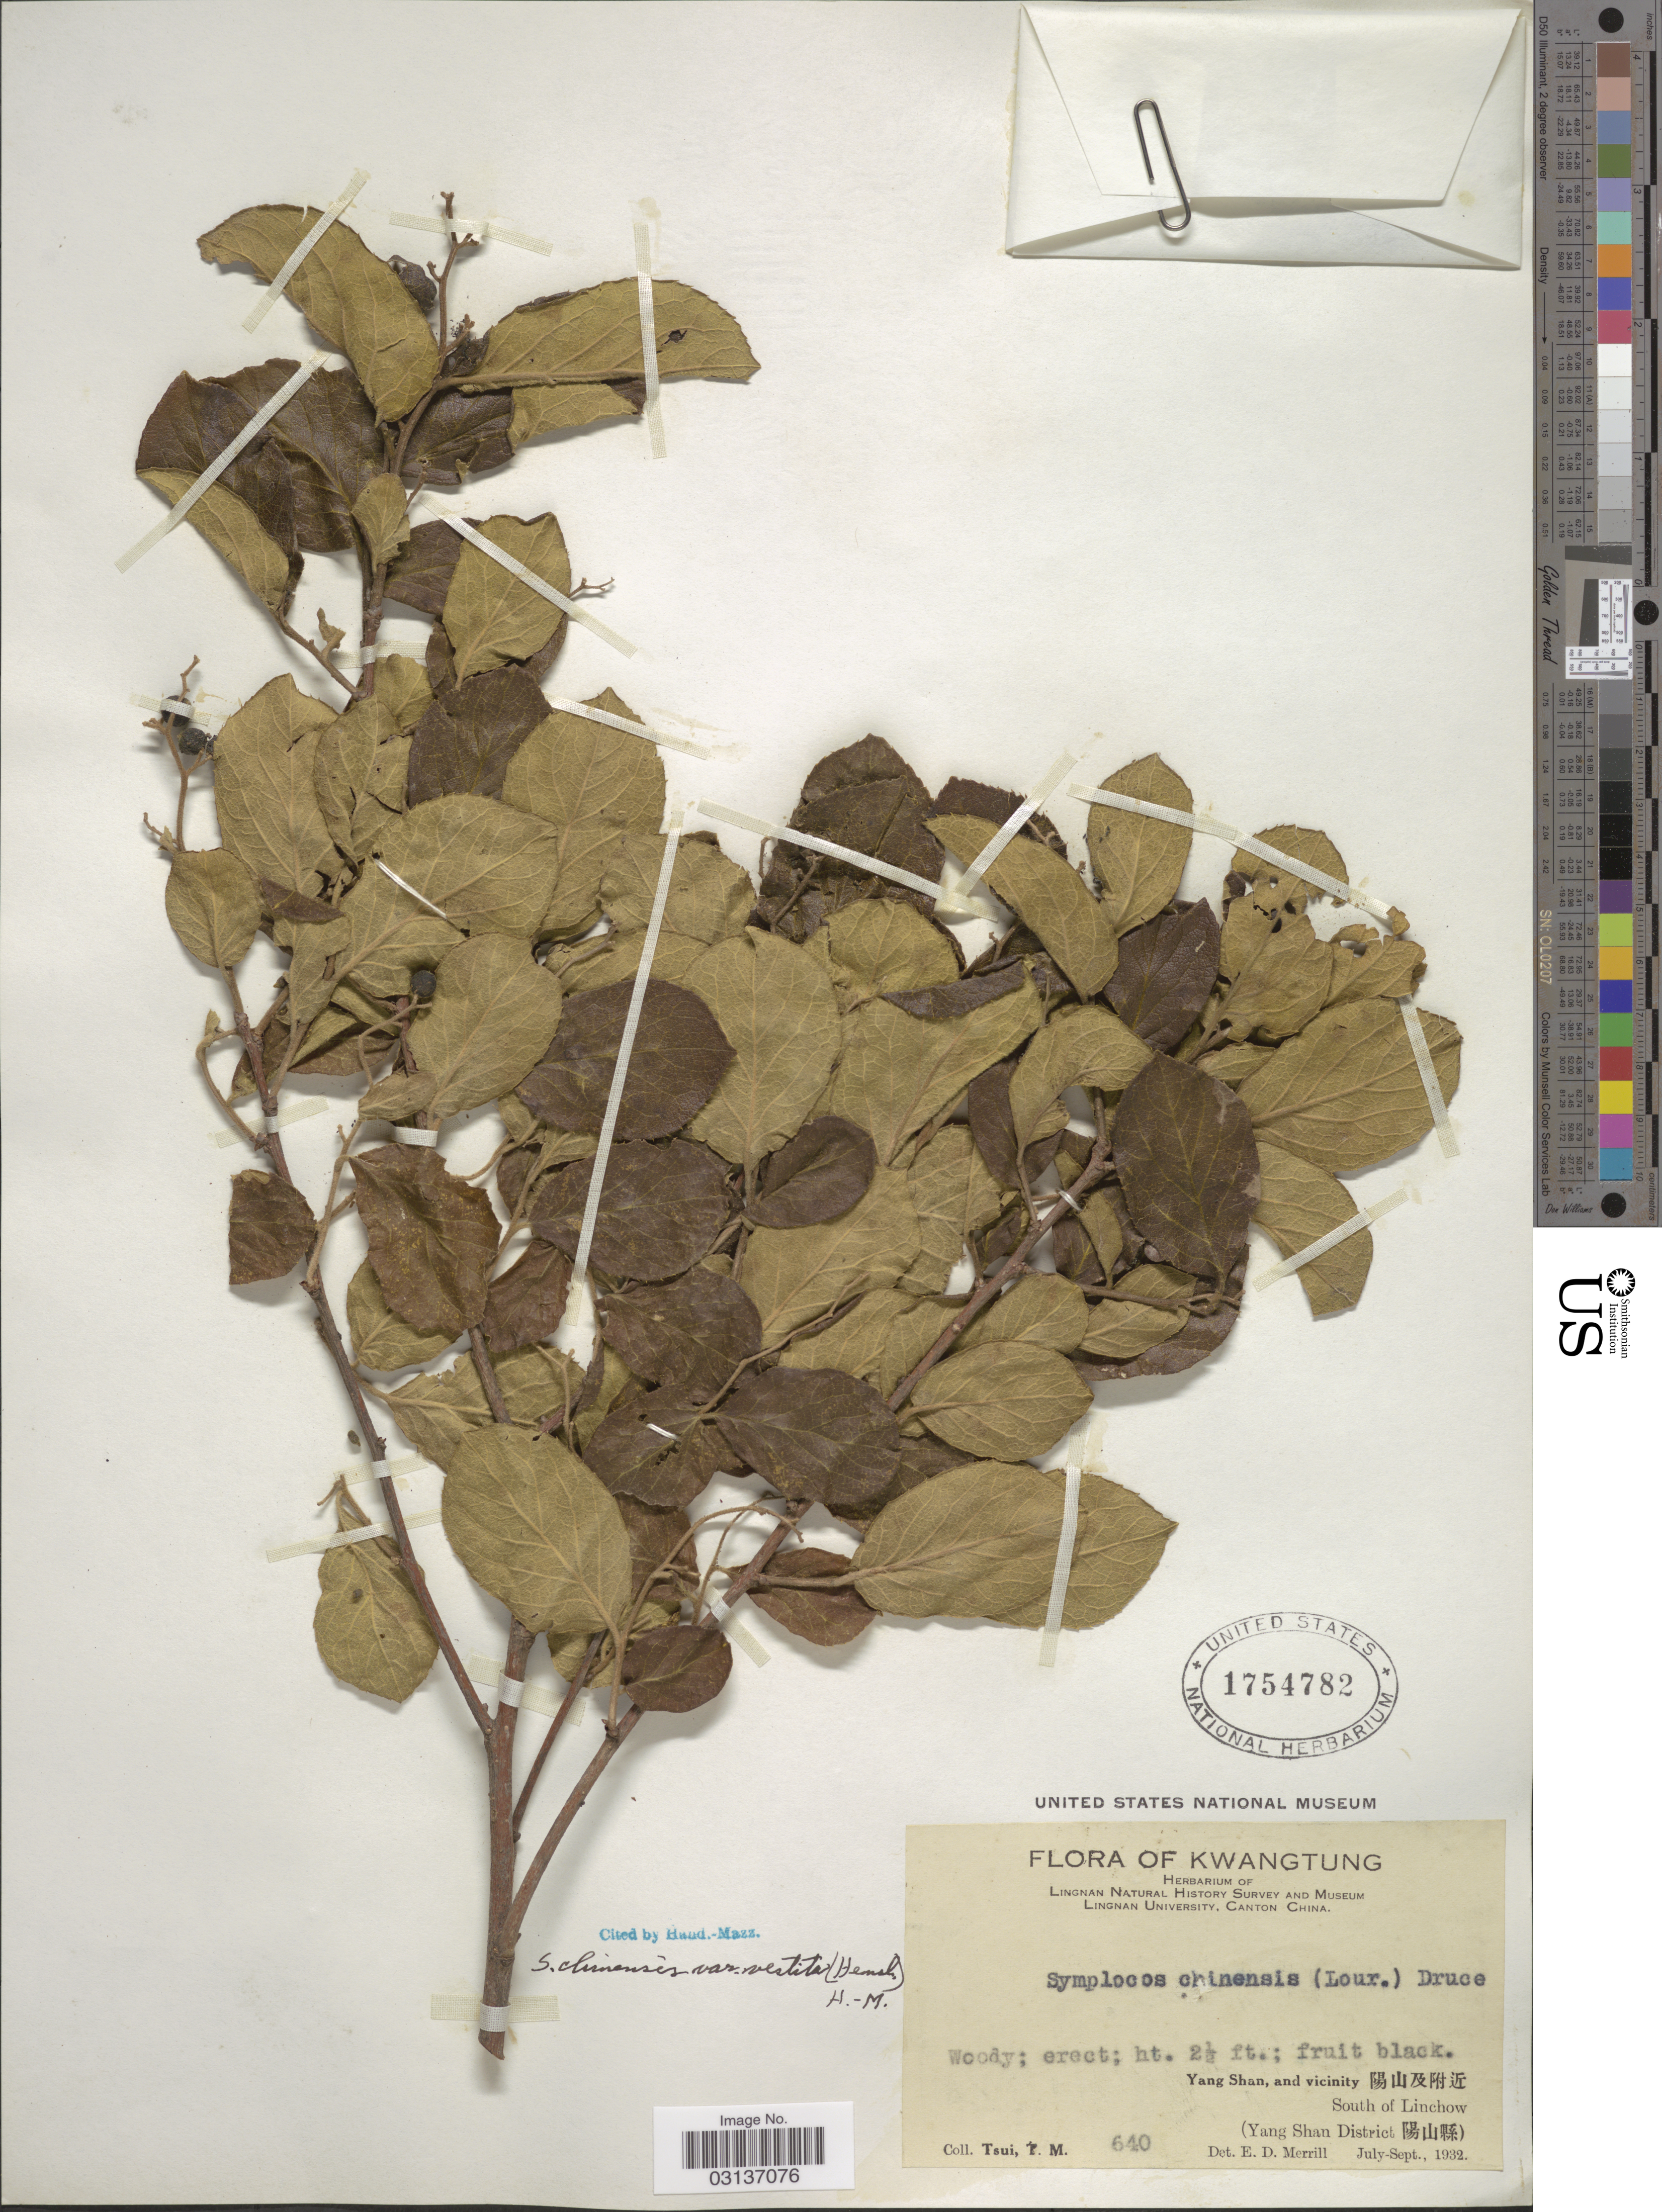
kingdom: Plantae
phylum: Tracheophyta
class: Magnoliopsida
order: Ericales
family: Symplocaceae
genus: Symplocos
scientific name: Symplocos paniculata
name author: Miq.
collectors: T. Tsui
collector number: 640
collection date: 1932-07/1932-09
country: China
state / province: Guangdong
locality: Kwangtung. Yang Shan, and vicinity. South of Linchow (Yang Shan District).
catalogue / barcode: US 1754782